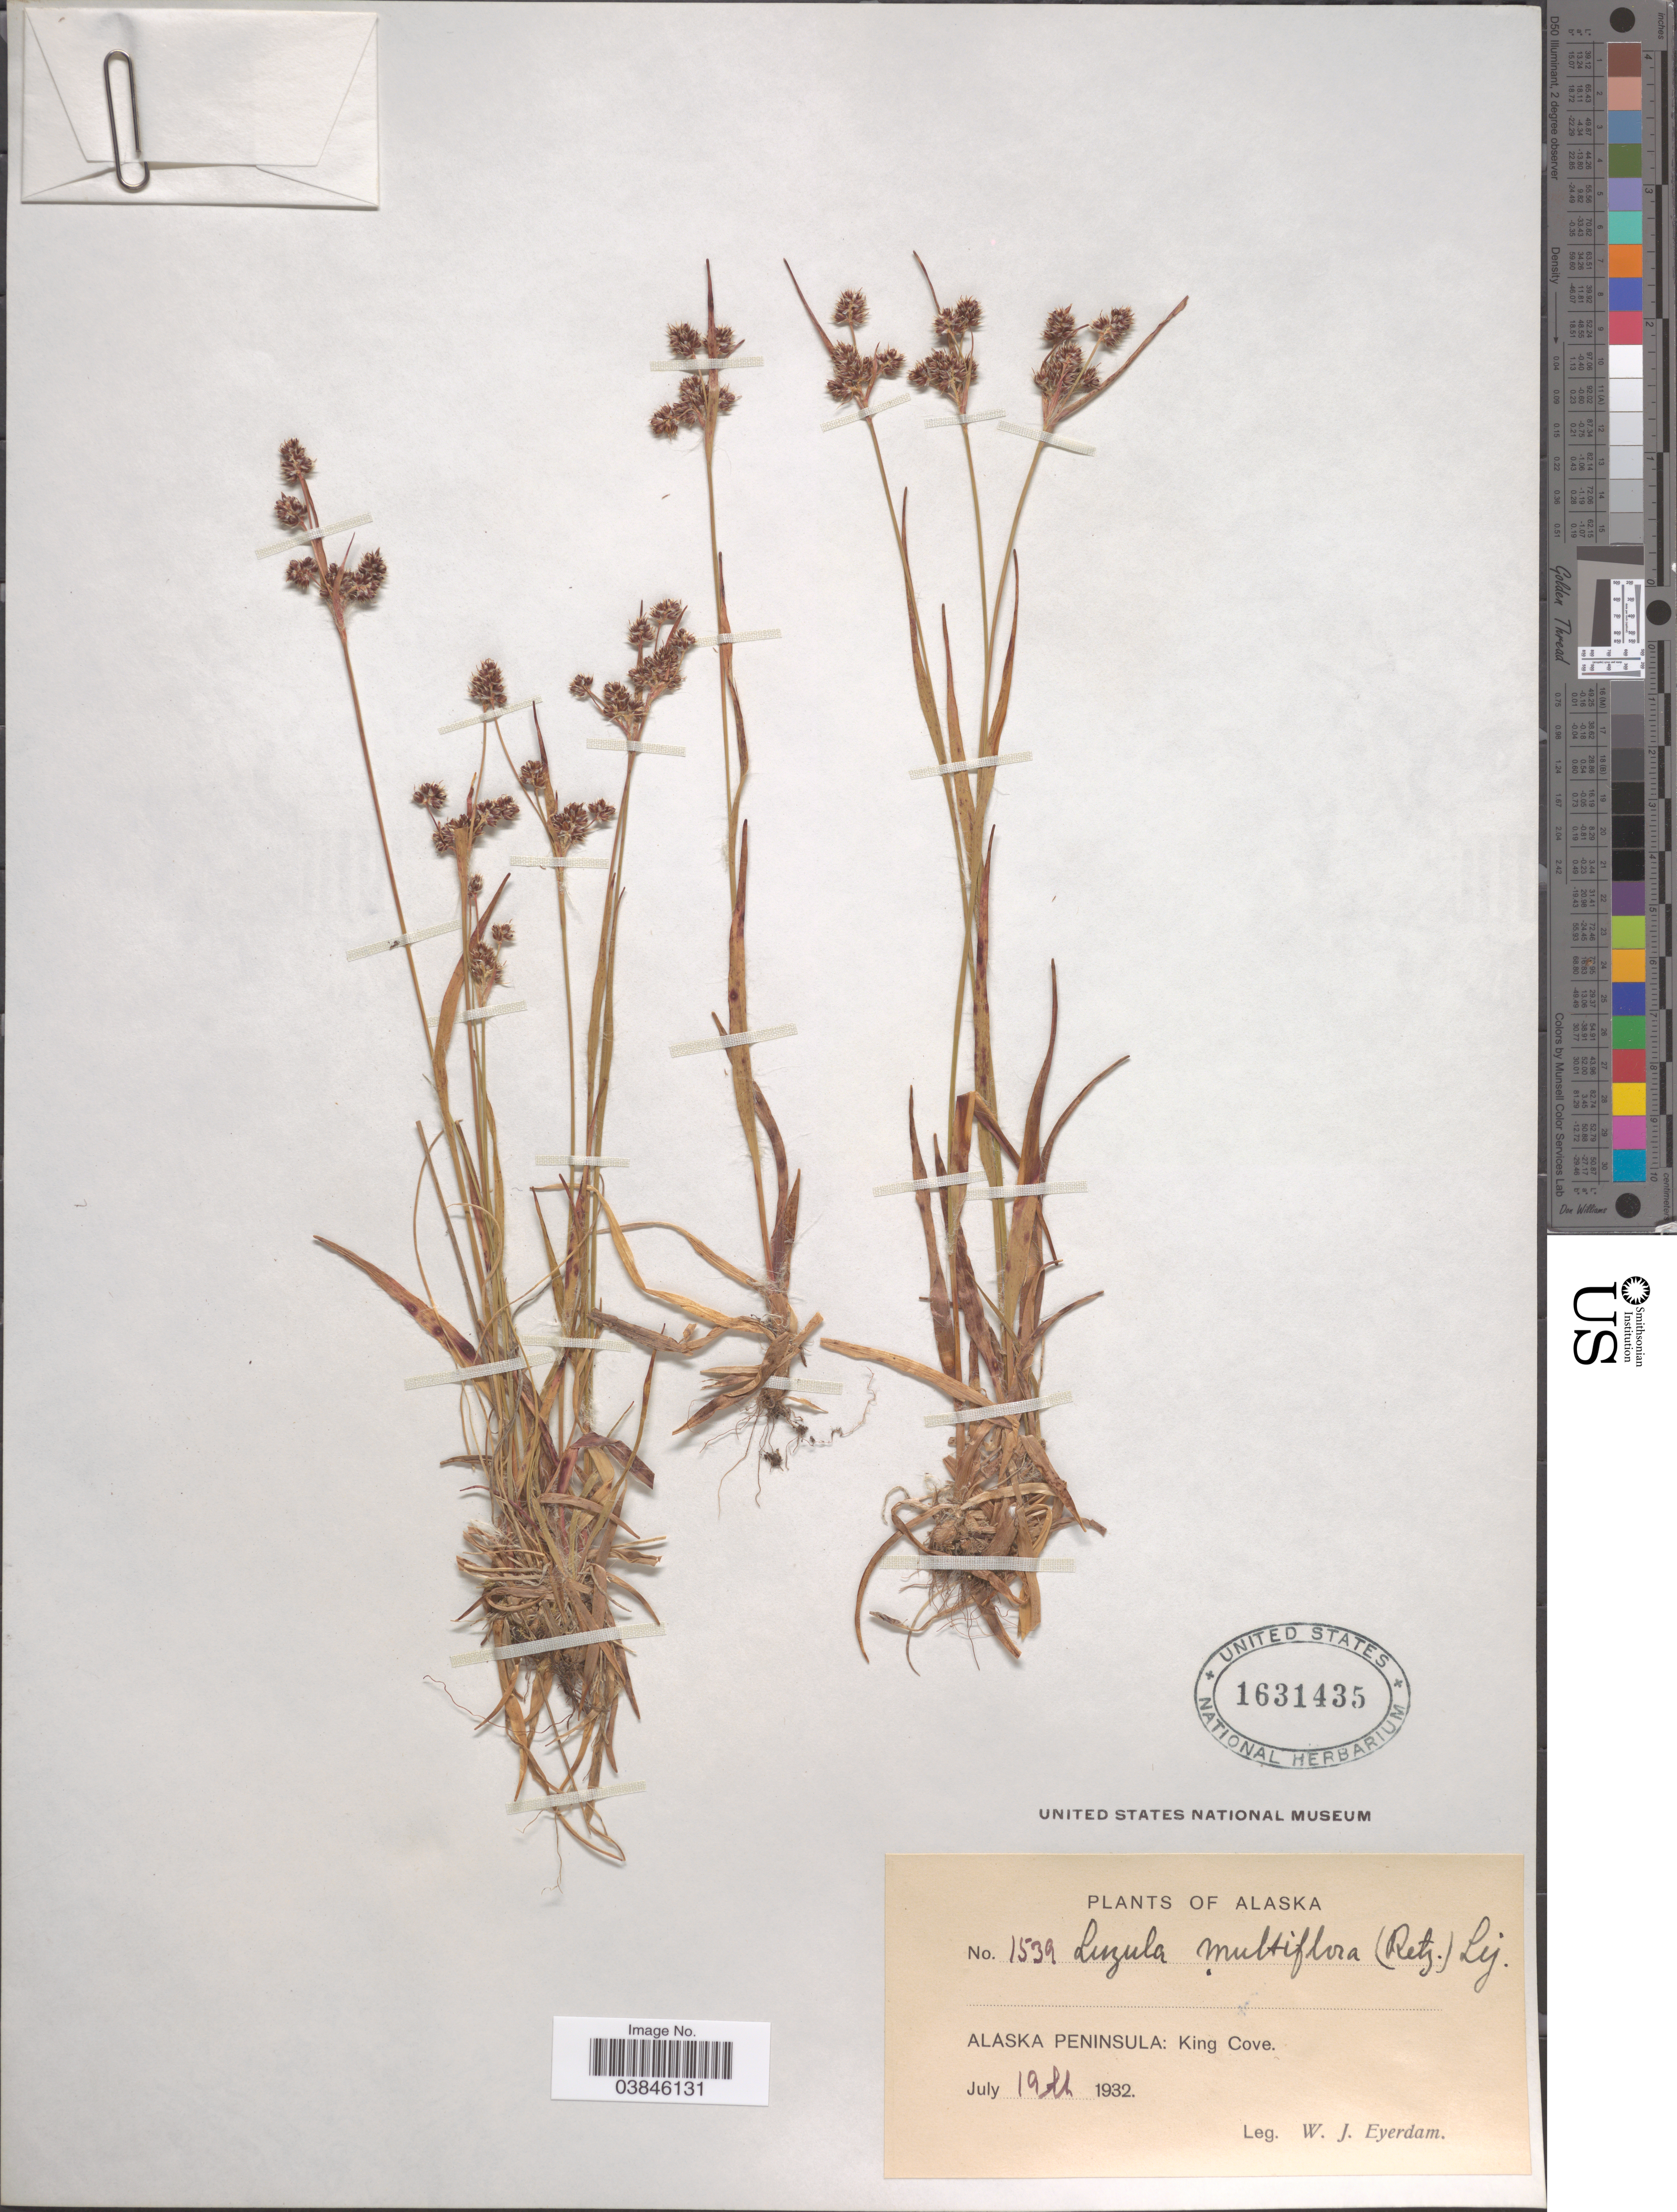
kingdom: Plantae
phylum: Tracheophyta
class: Liliopsida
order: Poales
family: Juncaceae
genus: Luzula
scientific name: Luzula multiflora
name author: (Ehrh.) Lej.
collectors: W. J. Eyerdam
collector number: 1539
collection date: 1932-07-19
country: United States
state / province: Alaska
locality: Alaska Peninsula: King Cove.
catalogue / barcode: US 1631435